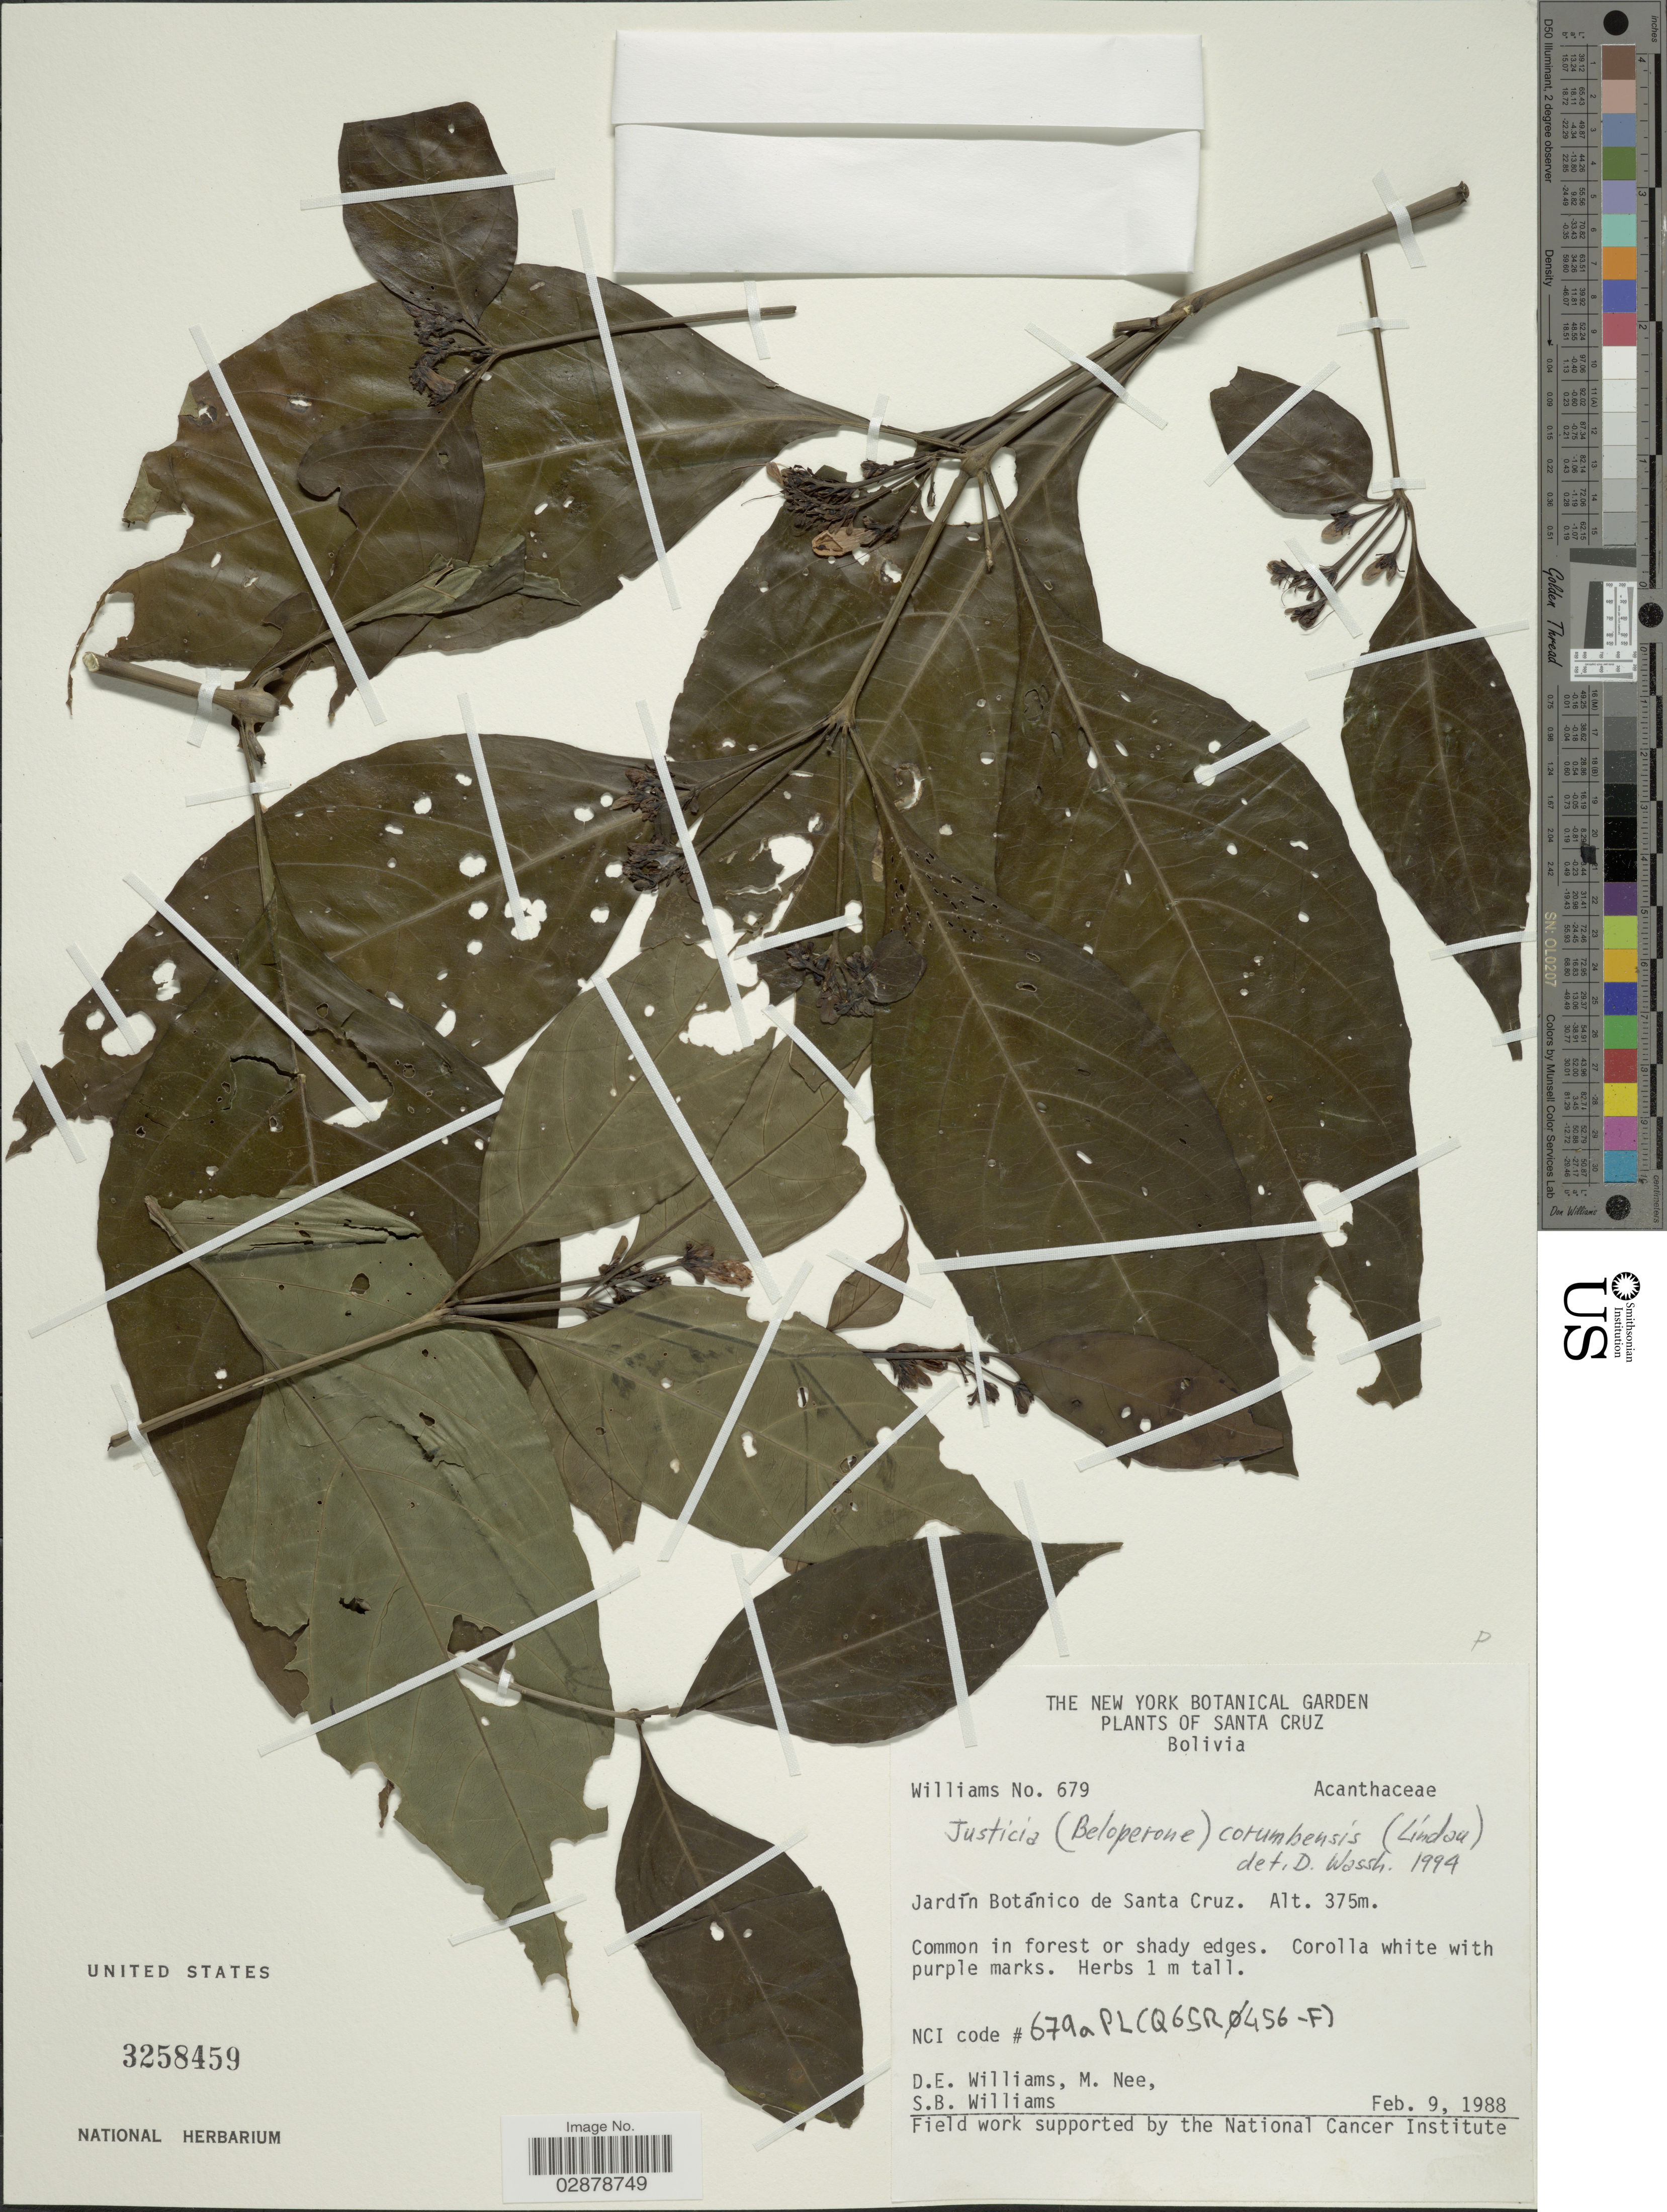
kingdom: Plantae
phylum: Tracheophyta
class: Magnoliopsida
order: Lamiales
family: Acanthaceae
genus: Justicia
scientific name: Justicia corumbensis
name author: (Lindau) Wassh. & C. Ezcurra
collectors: D. E. Williams, M. Nee & S. B. Williams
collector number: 679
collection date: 1988-02-09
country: Bolivia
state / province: Santa Cruz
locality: Jardín Botánico de Santa Cruz.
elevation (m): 375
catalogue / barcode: US 3258459